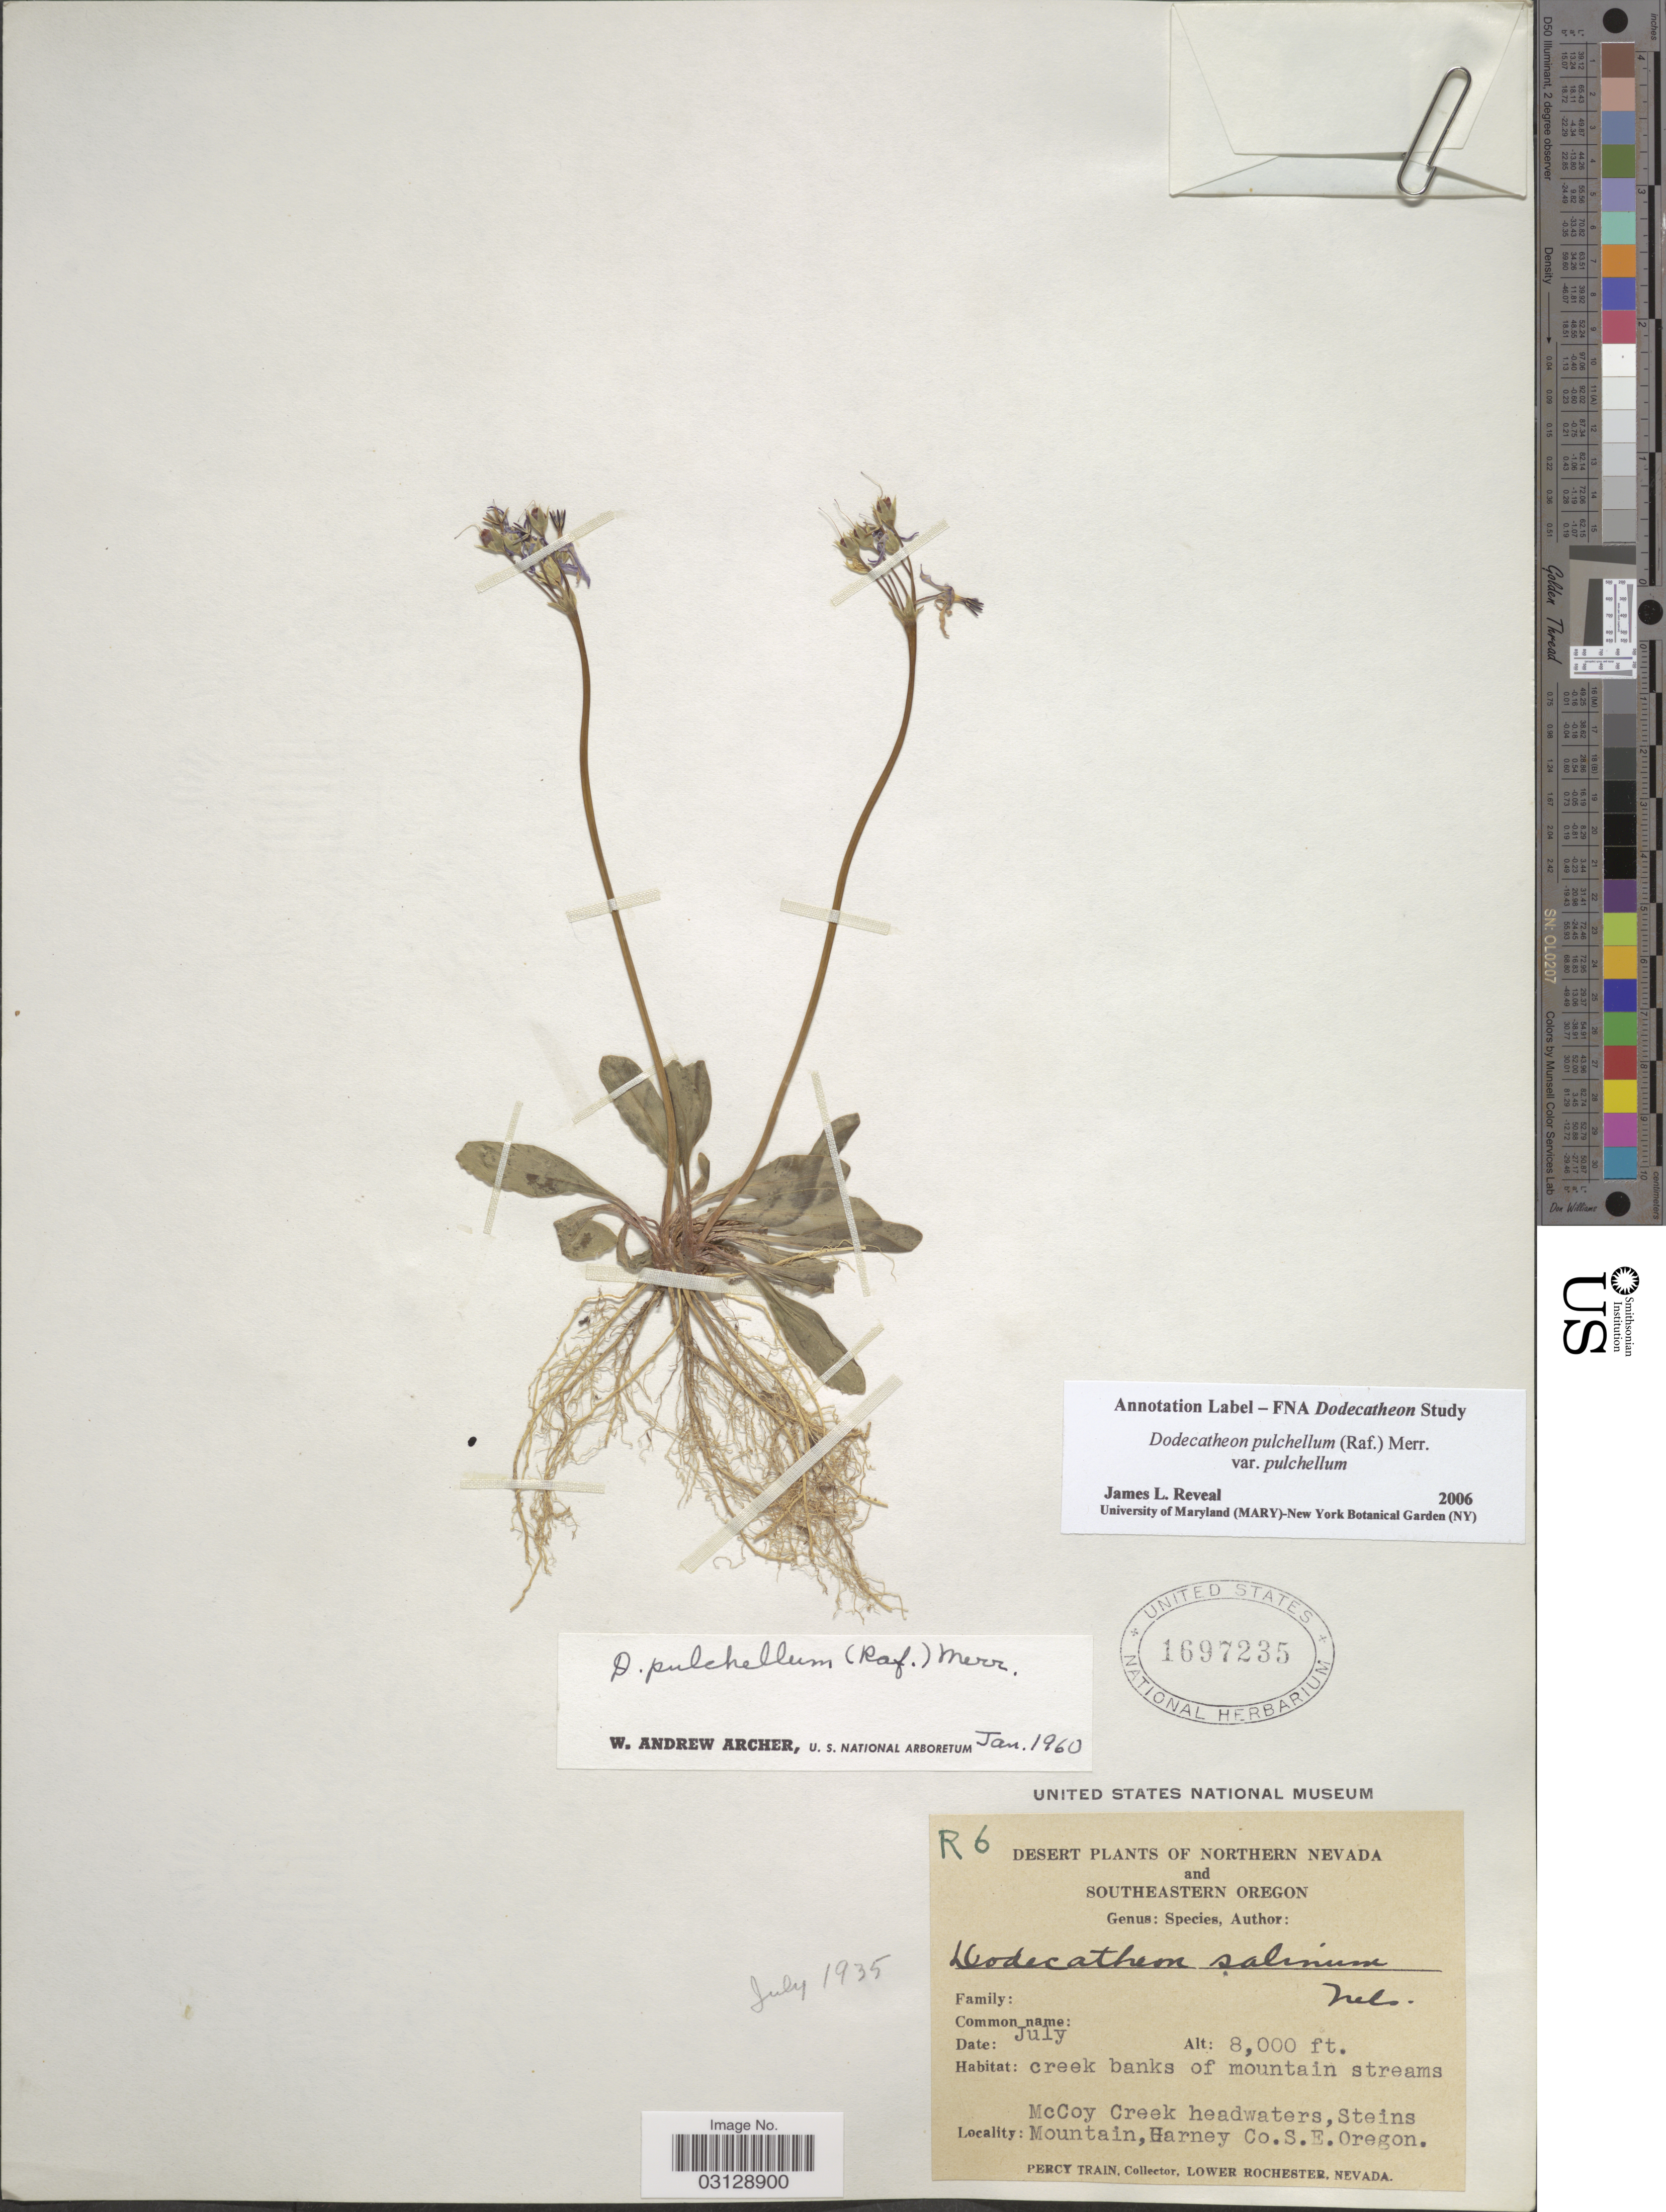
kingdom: Plantae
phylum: Tracheophyta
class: Magnoliopsida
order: Ericales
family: Primulaceae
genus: Dodecatheon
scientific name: Dodecatheon pulchellum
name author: (Raf.) Merr.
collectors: P. Train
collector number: R6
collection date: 1935-07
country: United States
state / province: Oregon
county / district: Harney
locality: Southeastern Oregon. Creek banks of mountain streams. McCoy Creek headwaters, Steins Mountain, Harney Co. S.E. Oregon.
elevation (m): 2438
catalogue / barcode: US 1697235